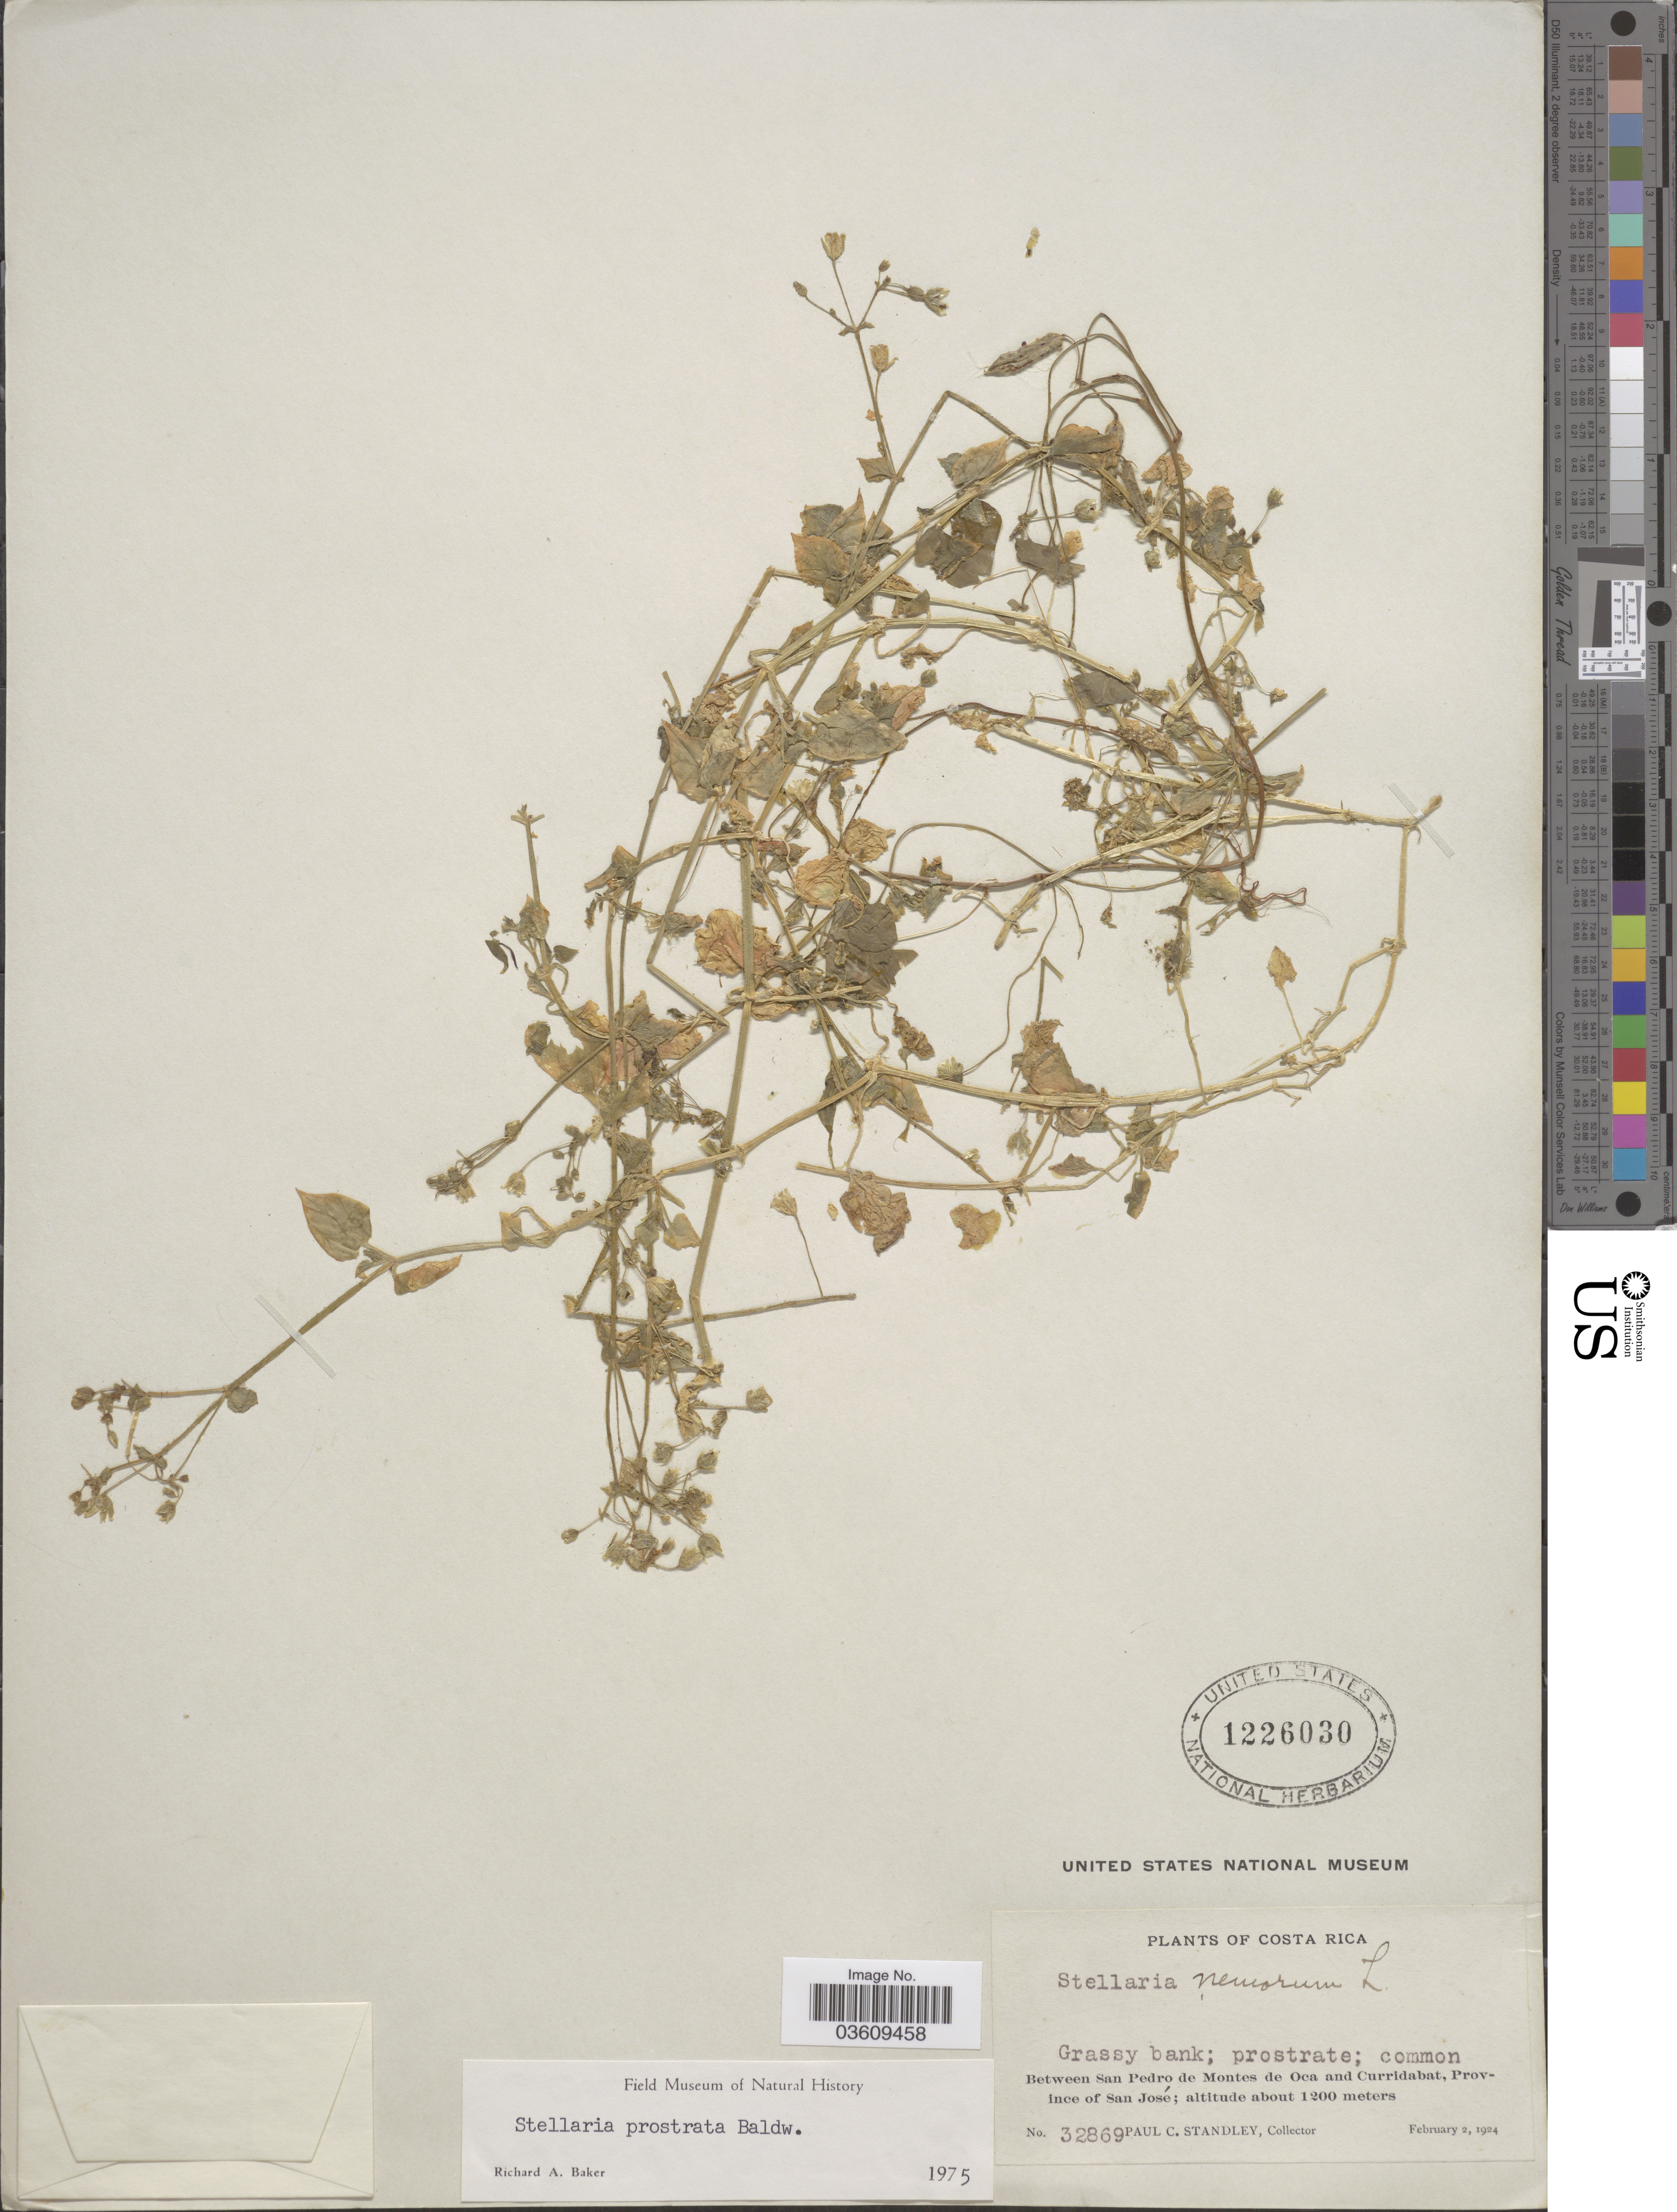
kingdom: Plantae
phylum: Tracheophyta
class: Magnoliopsida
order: Caryophyllales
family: Caryophyllaceae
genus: Stellaria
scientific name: Stellaria prostrata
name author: Baldwin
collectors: P. C. Standley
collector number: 32869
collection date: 1924-02-02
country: Costa Rica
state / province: San José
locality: Between San Pedro de Montes de Oca and Curridabat.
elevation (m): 1200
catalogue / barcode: US 1226030